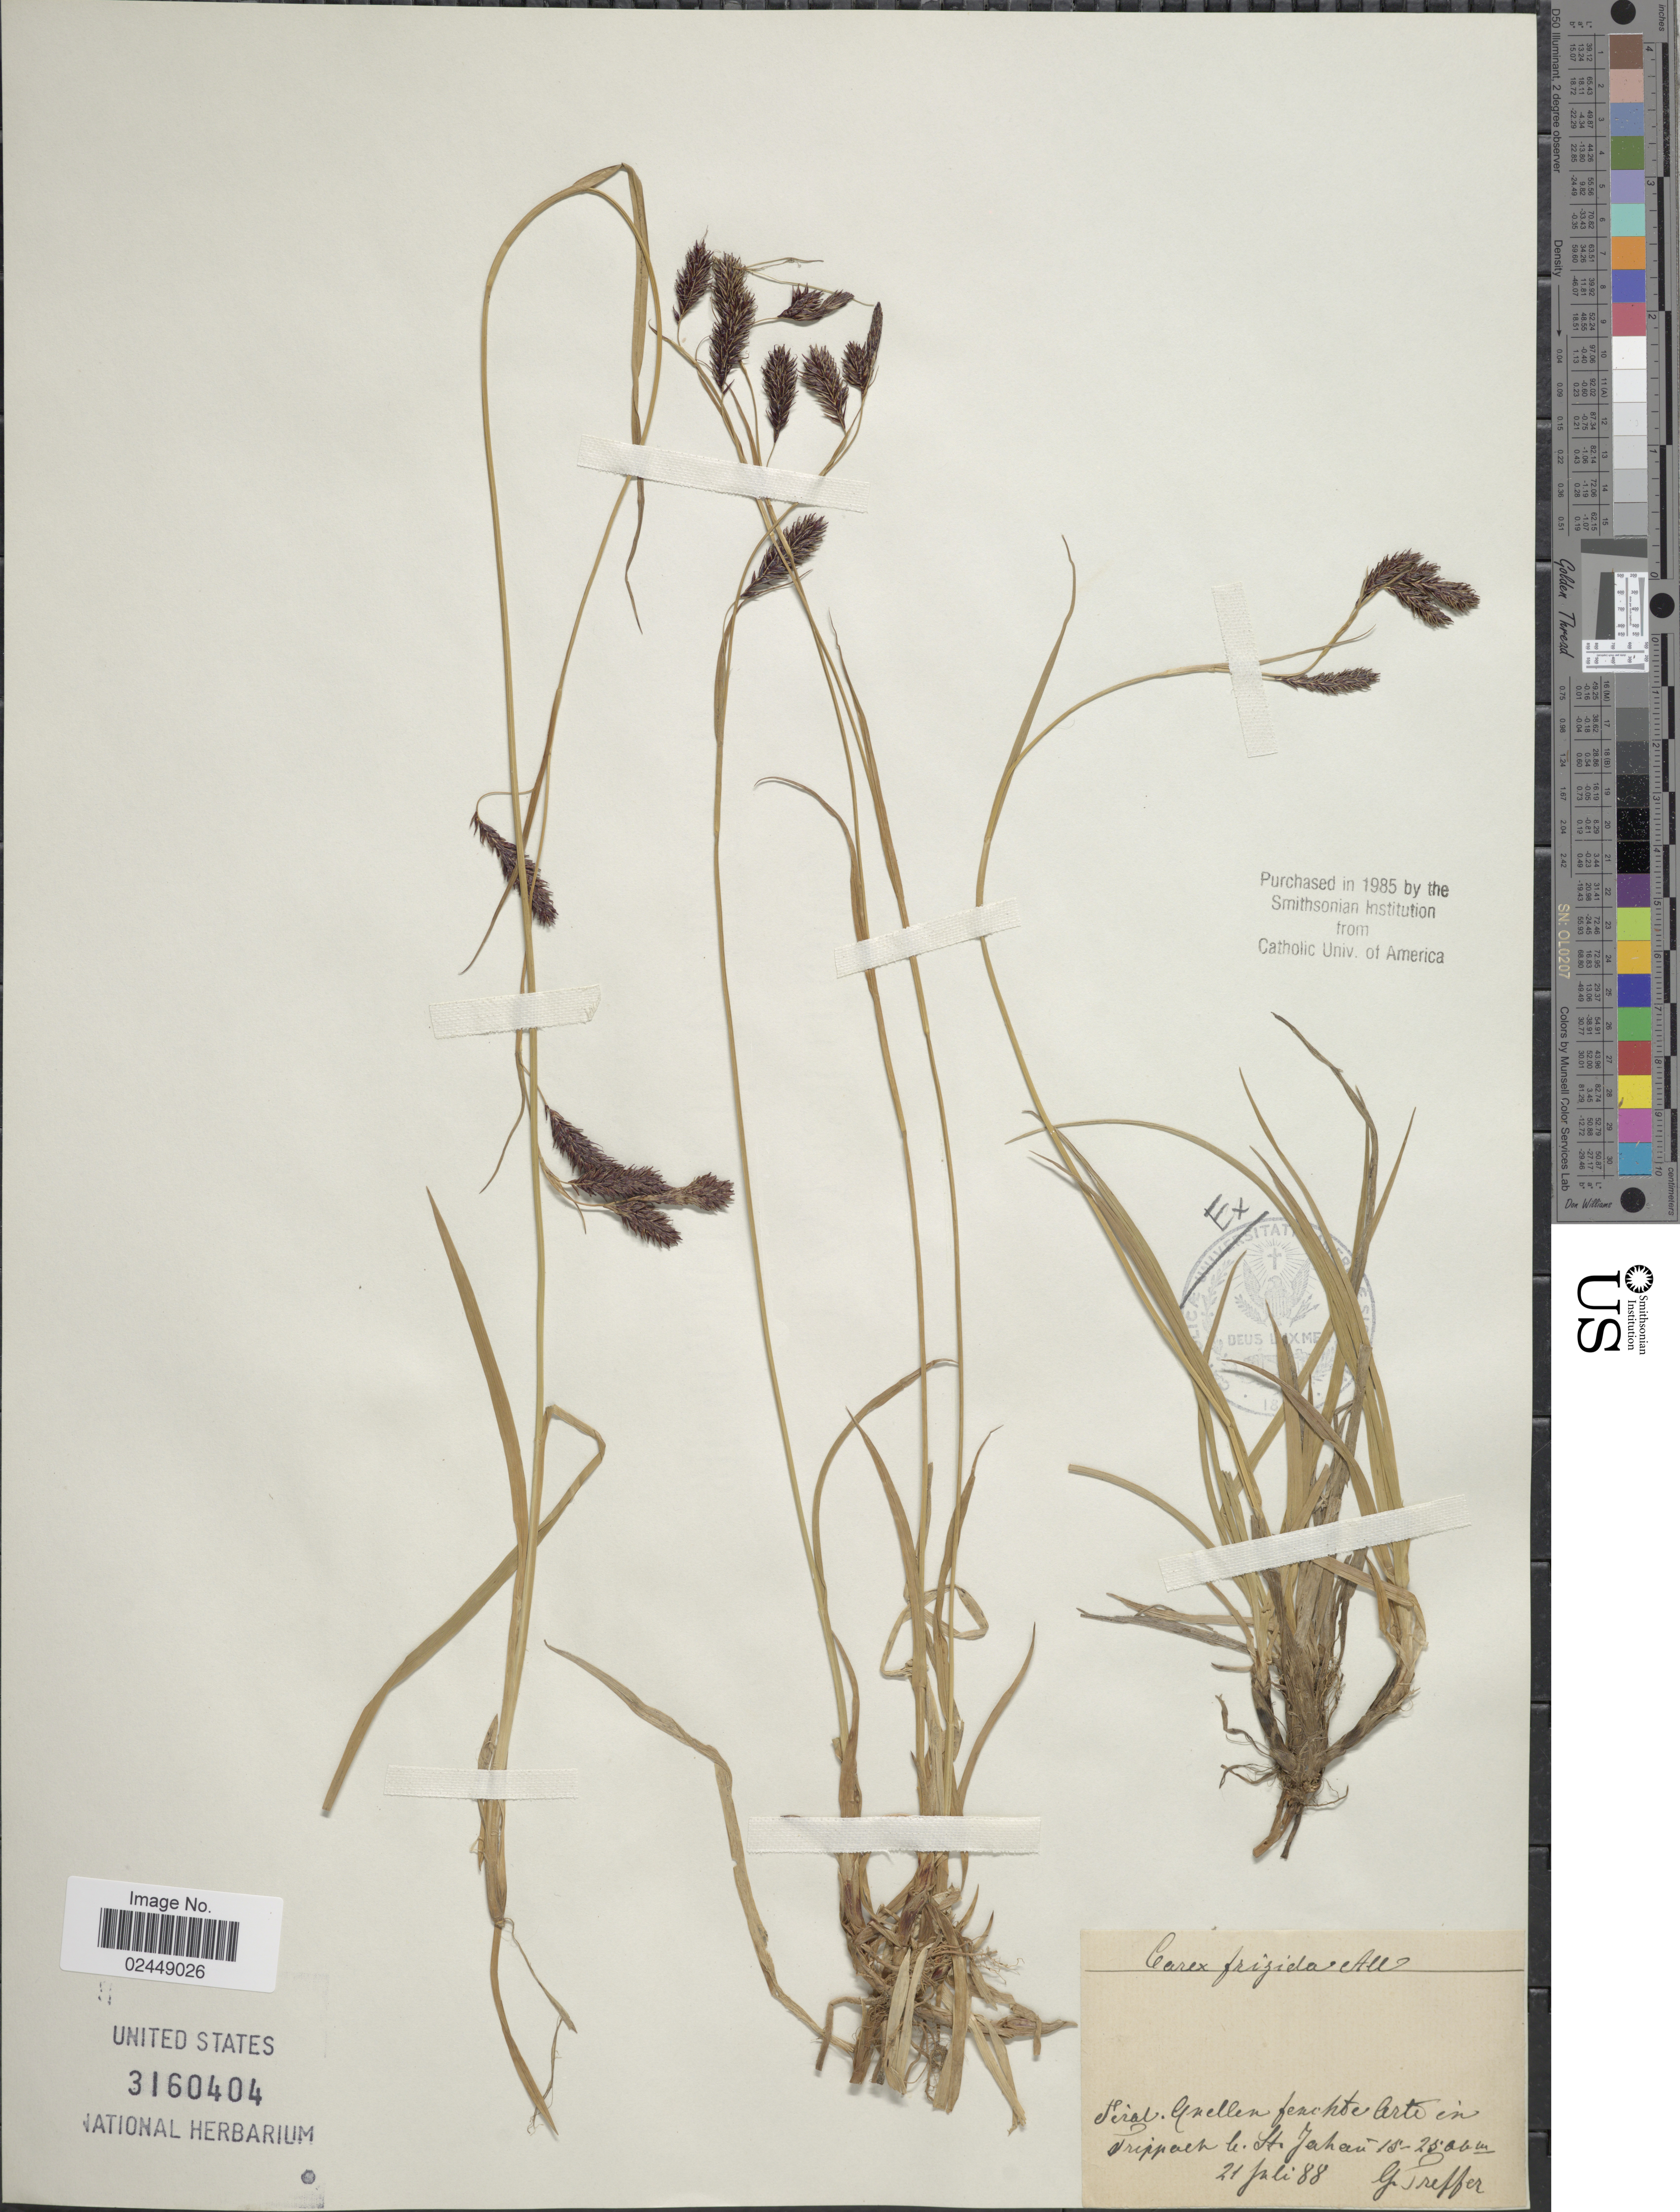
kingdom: Plantae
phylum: Tracheophyta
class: Liliopsida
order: Poales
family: Cyperaceae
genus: Carex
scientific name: Carex frigida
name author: All.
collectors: G. Treffer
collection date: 1888-07-21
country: Austria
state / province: Tirol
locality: Tirol. Quellen feuchte Arti en drippach b. St. Johan [Johann]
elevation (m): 1500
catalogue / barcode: US 3160404